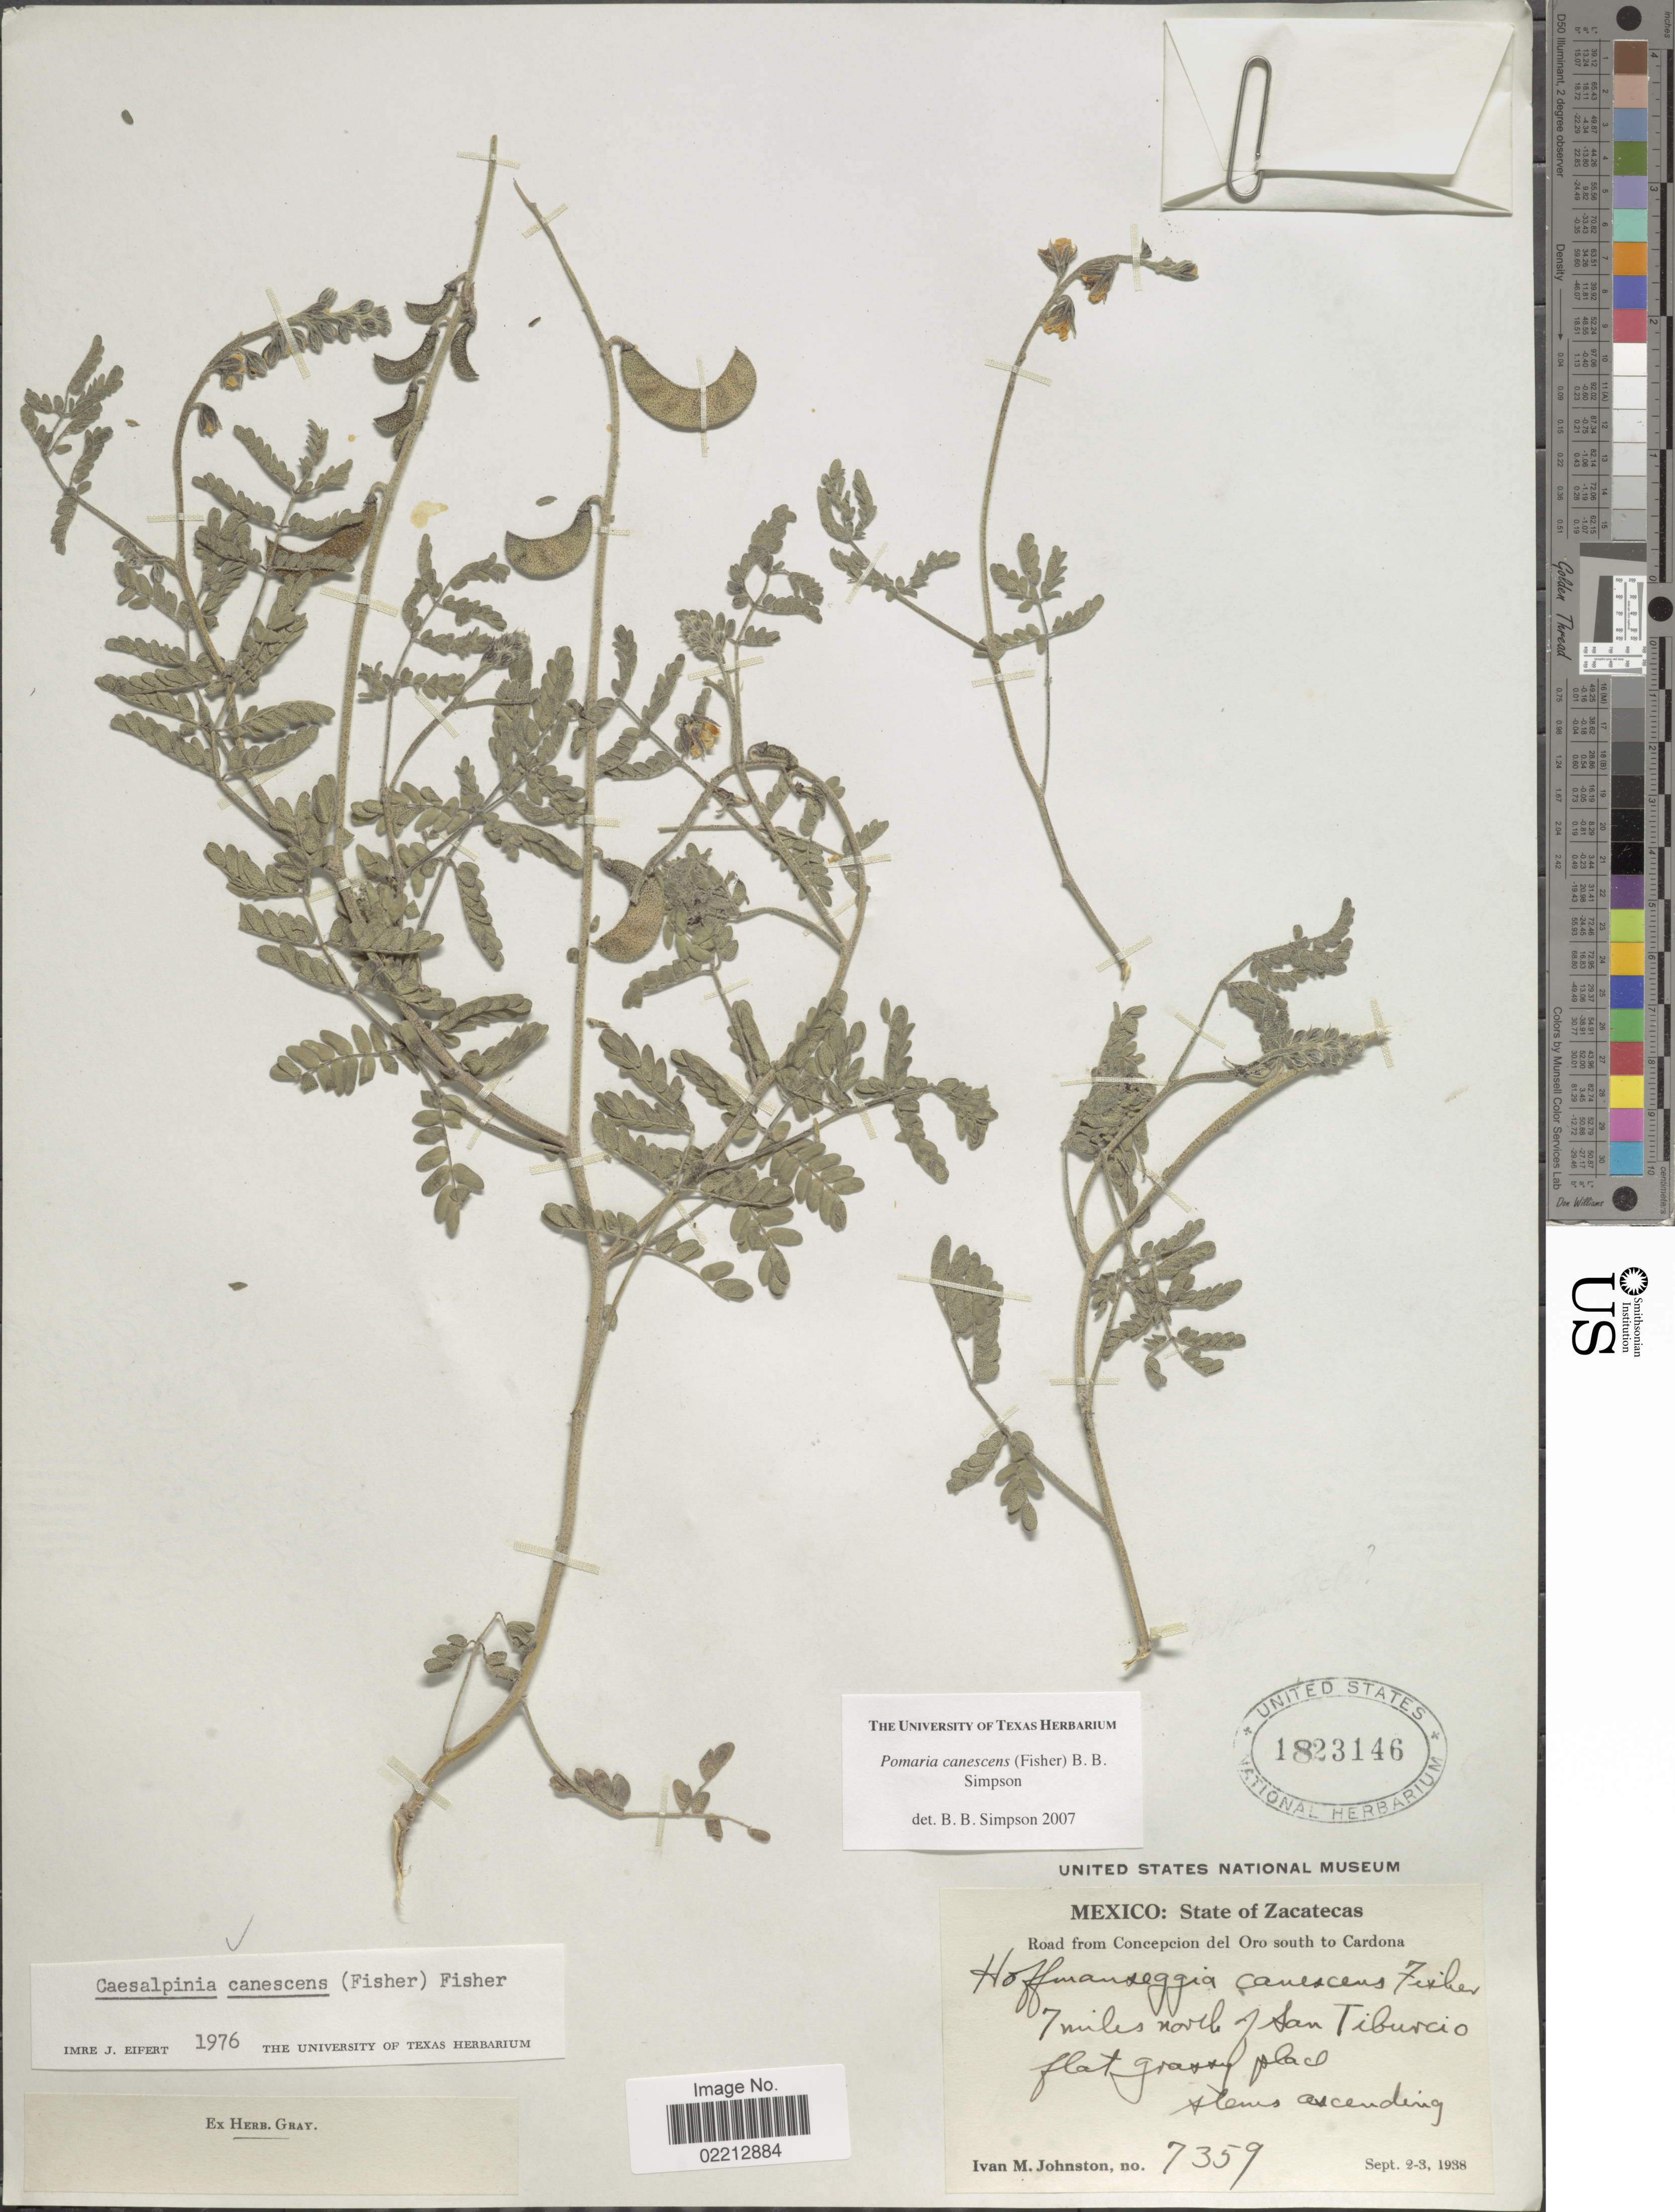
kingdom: Plantae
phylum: Tracheophyta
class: Magnoliopsida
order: Fabales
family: Fabaceae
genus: Pomaria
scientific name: Pomaria canescens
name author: (Fisher) B.B. Simpson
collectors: I.M. Johnston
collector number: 7359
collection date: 1938-09-02/1938-09-03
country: Mexico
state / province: Zacatecas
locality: Road from Concepcion del Oro south to Cardona, 7 miles north of San Tibucio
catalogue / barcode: US 1823146